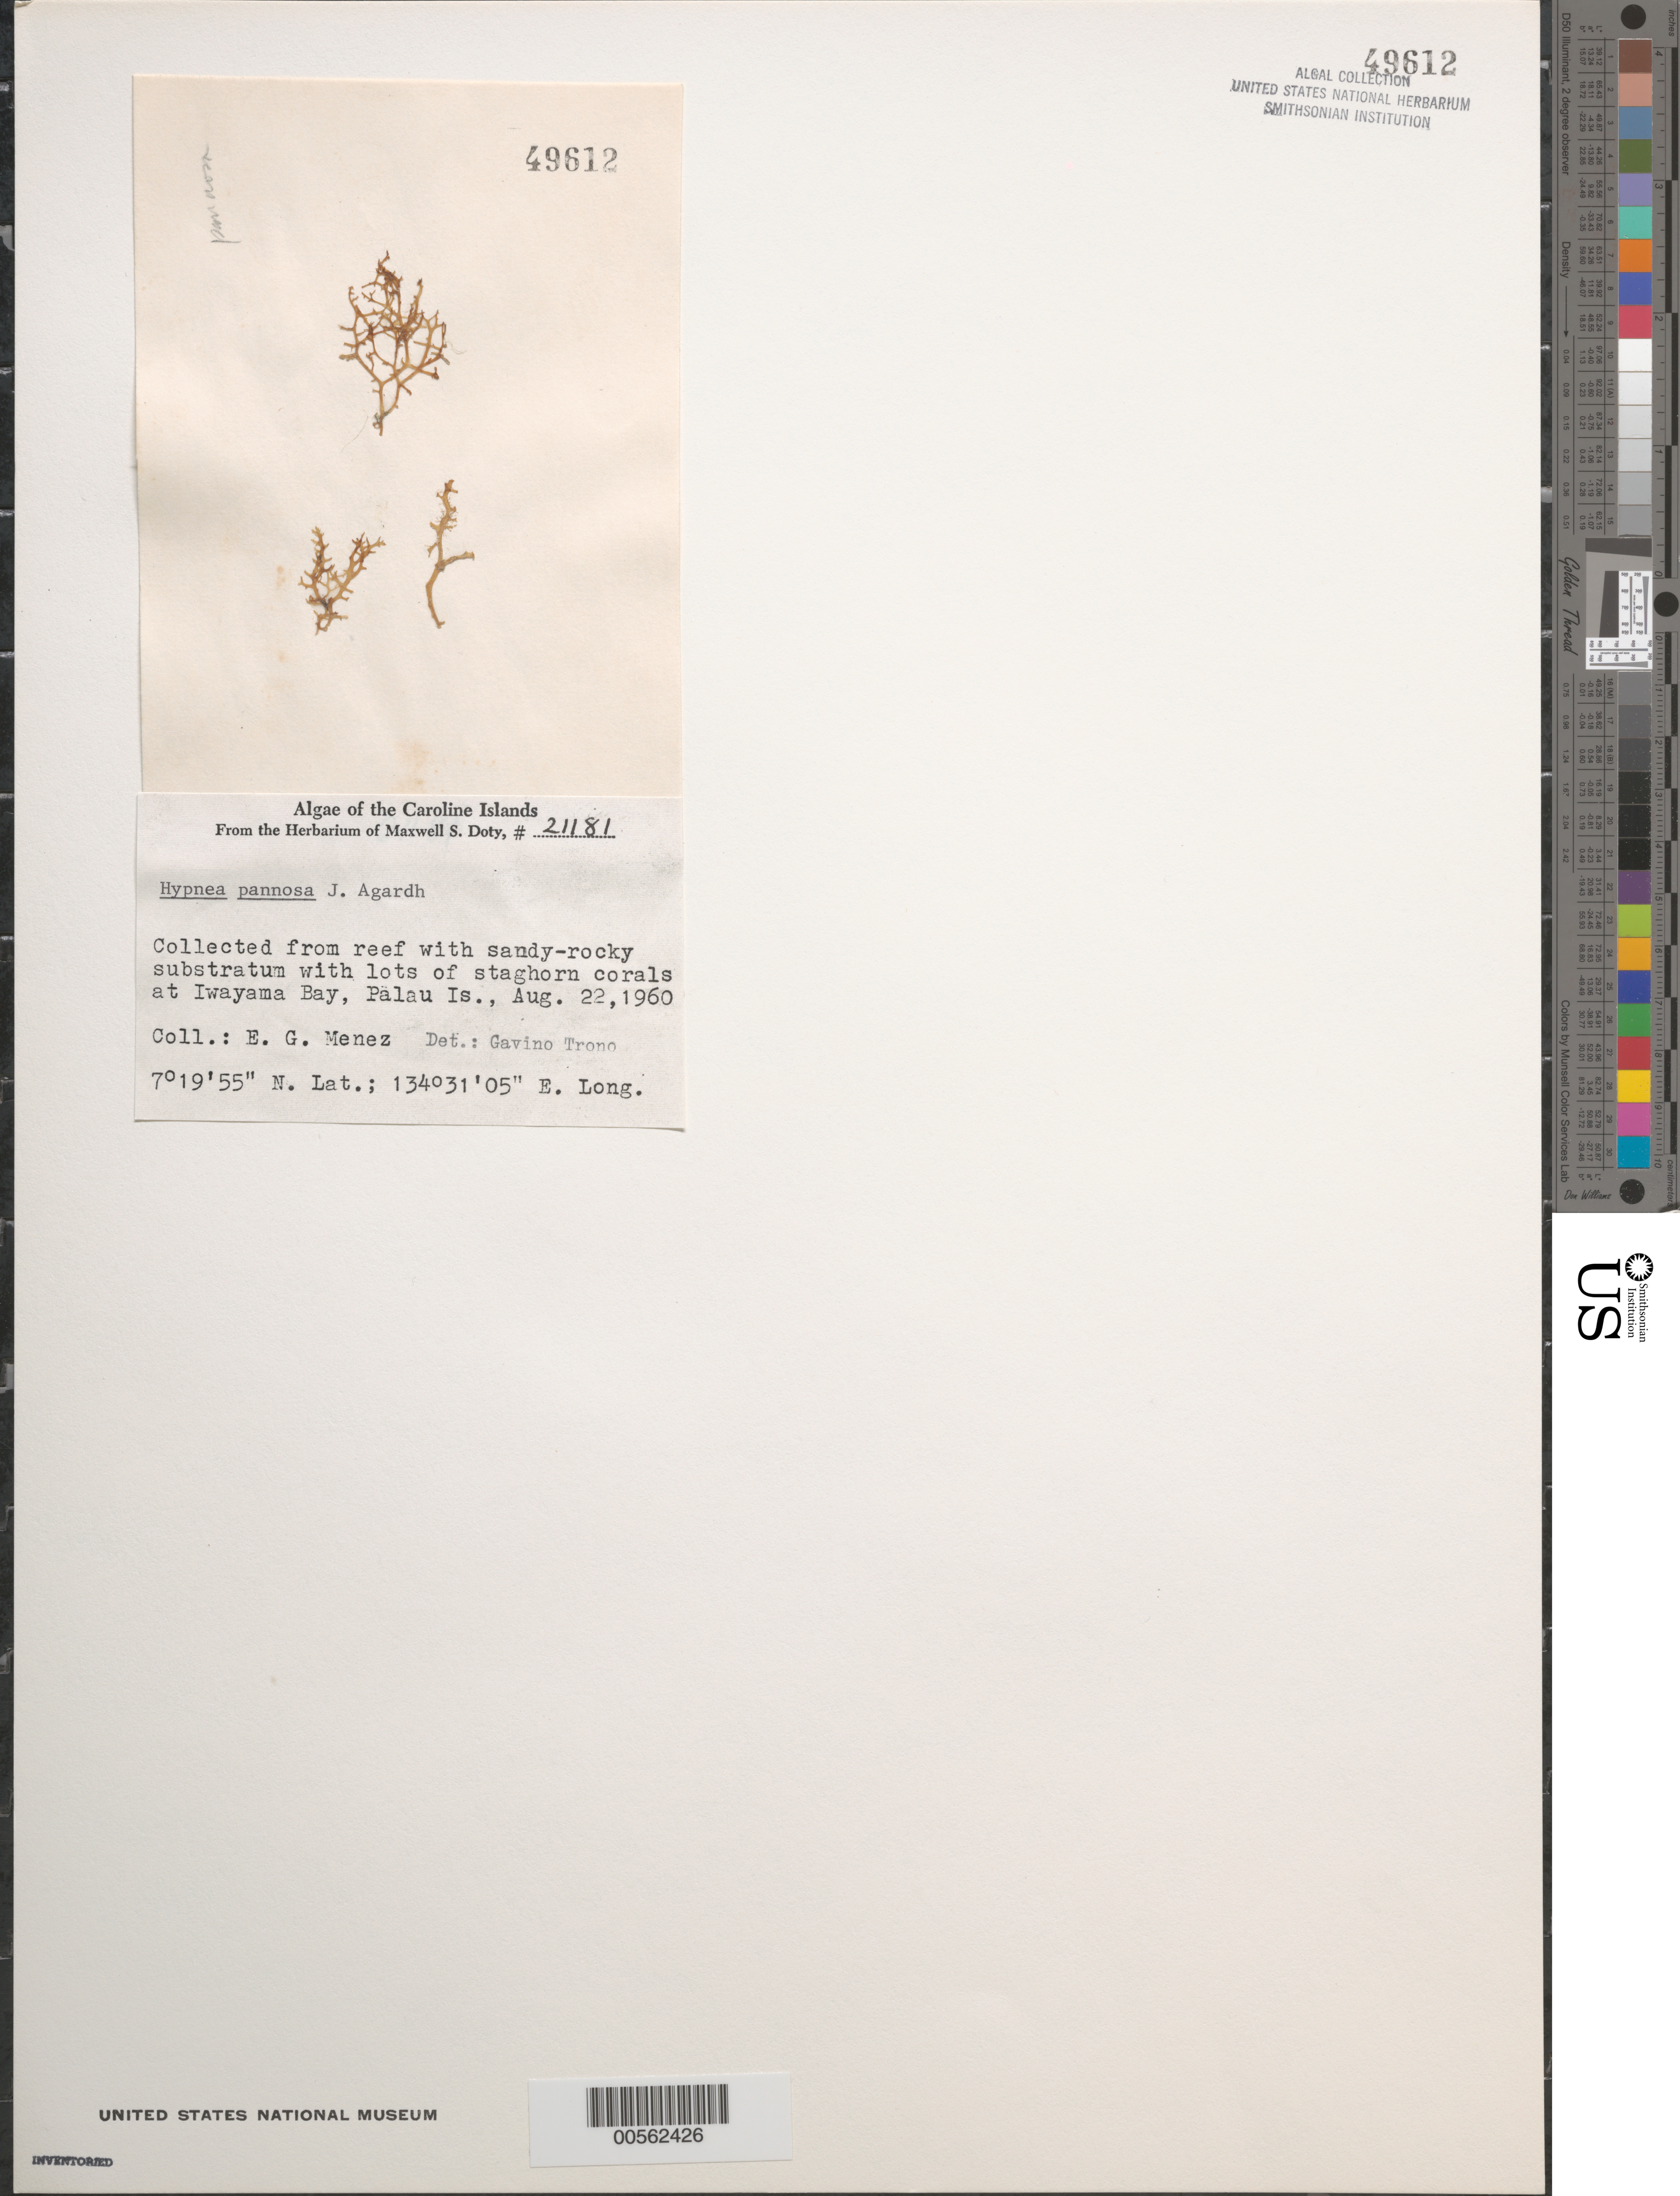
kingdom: Plantae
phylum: Rhodophyta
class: Florideophyceae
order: Gigartinales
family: Cystocloniaceae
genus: Hypnea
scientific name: Hypnea pannosa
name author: J. Agardh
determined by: Trono, Gavino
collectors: Meñez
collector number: MSD 21181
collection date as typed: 22 Aug 1960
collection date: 1960-08-22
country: Palau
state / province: Koror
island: Oreor (Koror)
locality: Iwayama Bay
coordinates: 7 19' 55" N, 134 31' 05" E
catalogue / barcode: US 49612